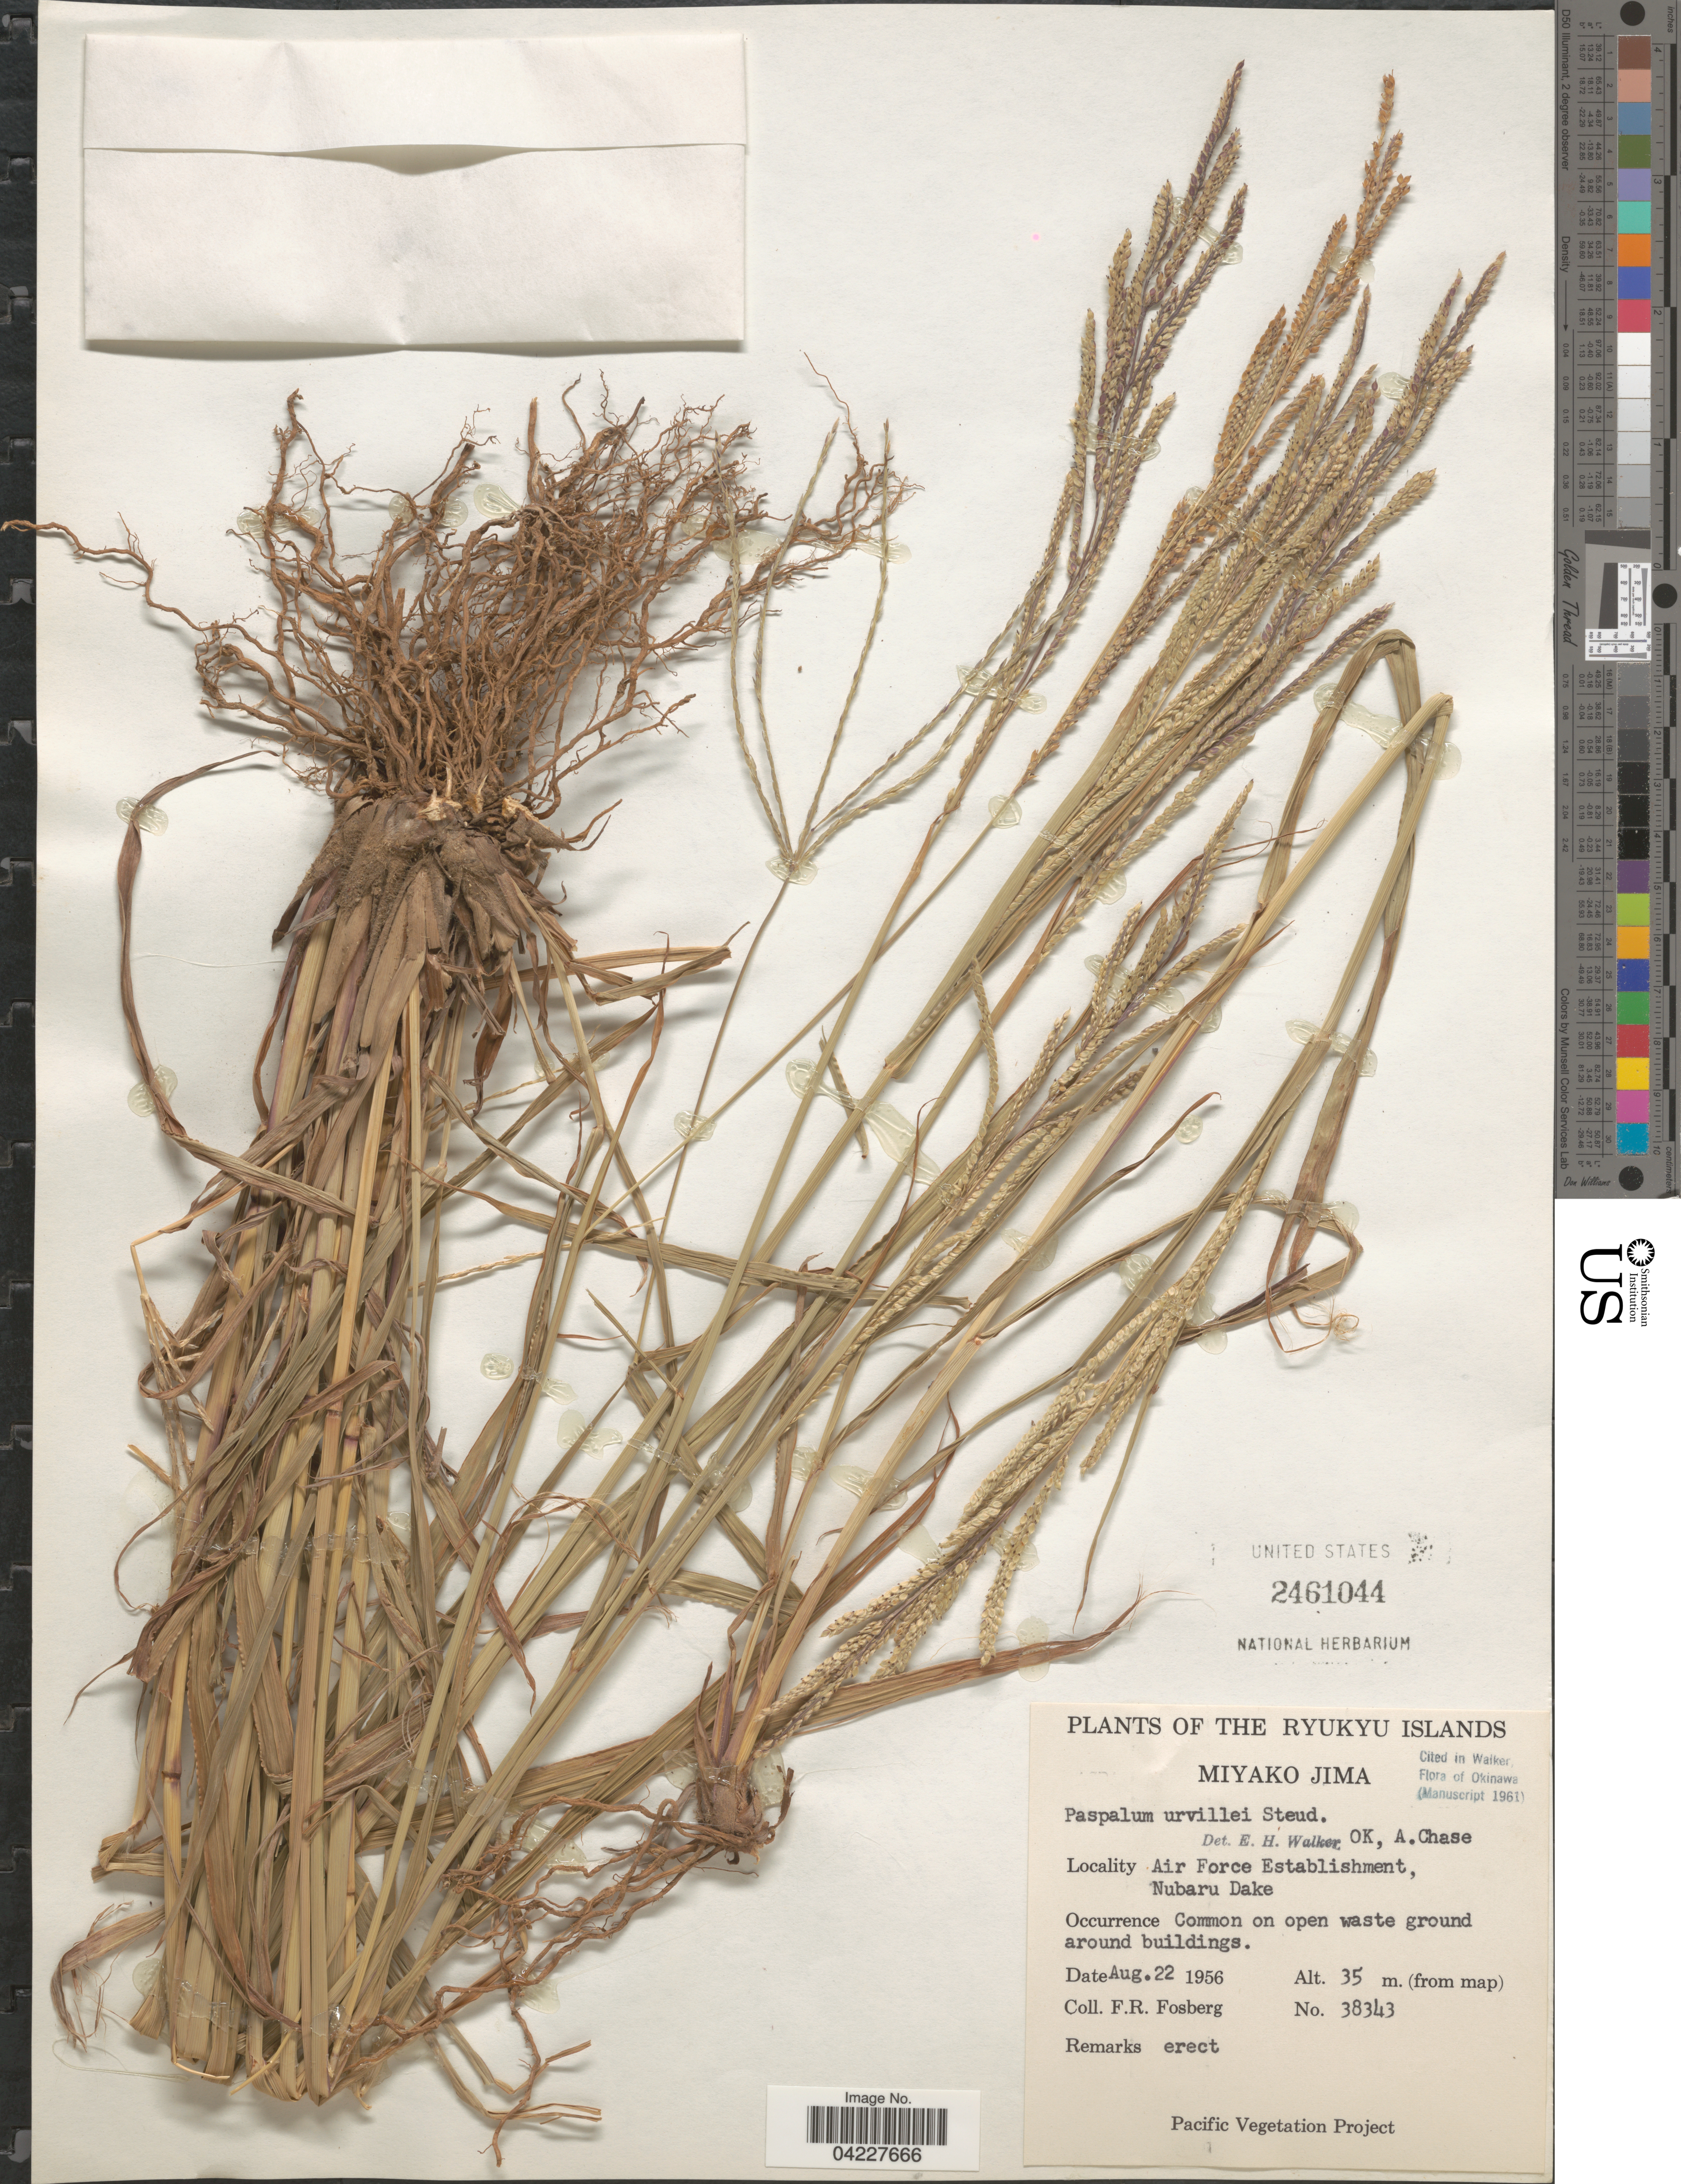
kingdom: Plantae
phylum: Tracheophyta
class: Liliopsida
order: Poales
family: Poaceae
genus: Paspalum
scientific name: Paspalum urvillei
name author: Steud.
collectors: F. R. Fosberg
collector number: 38343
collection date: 1956-08-22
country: Japan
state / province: Okinawa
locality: The Ryukyu Islands. Miyako Jima. Air Force Establishment, Nubaru Dake.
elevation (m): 35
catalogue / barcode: US 2461044